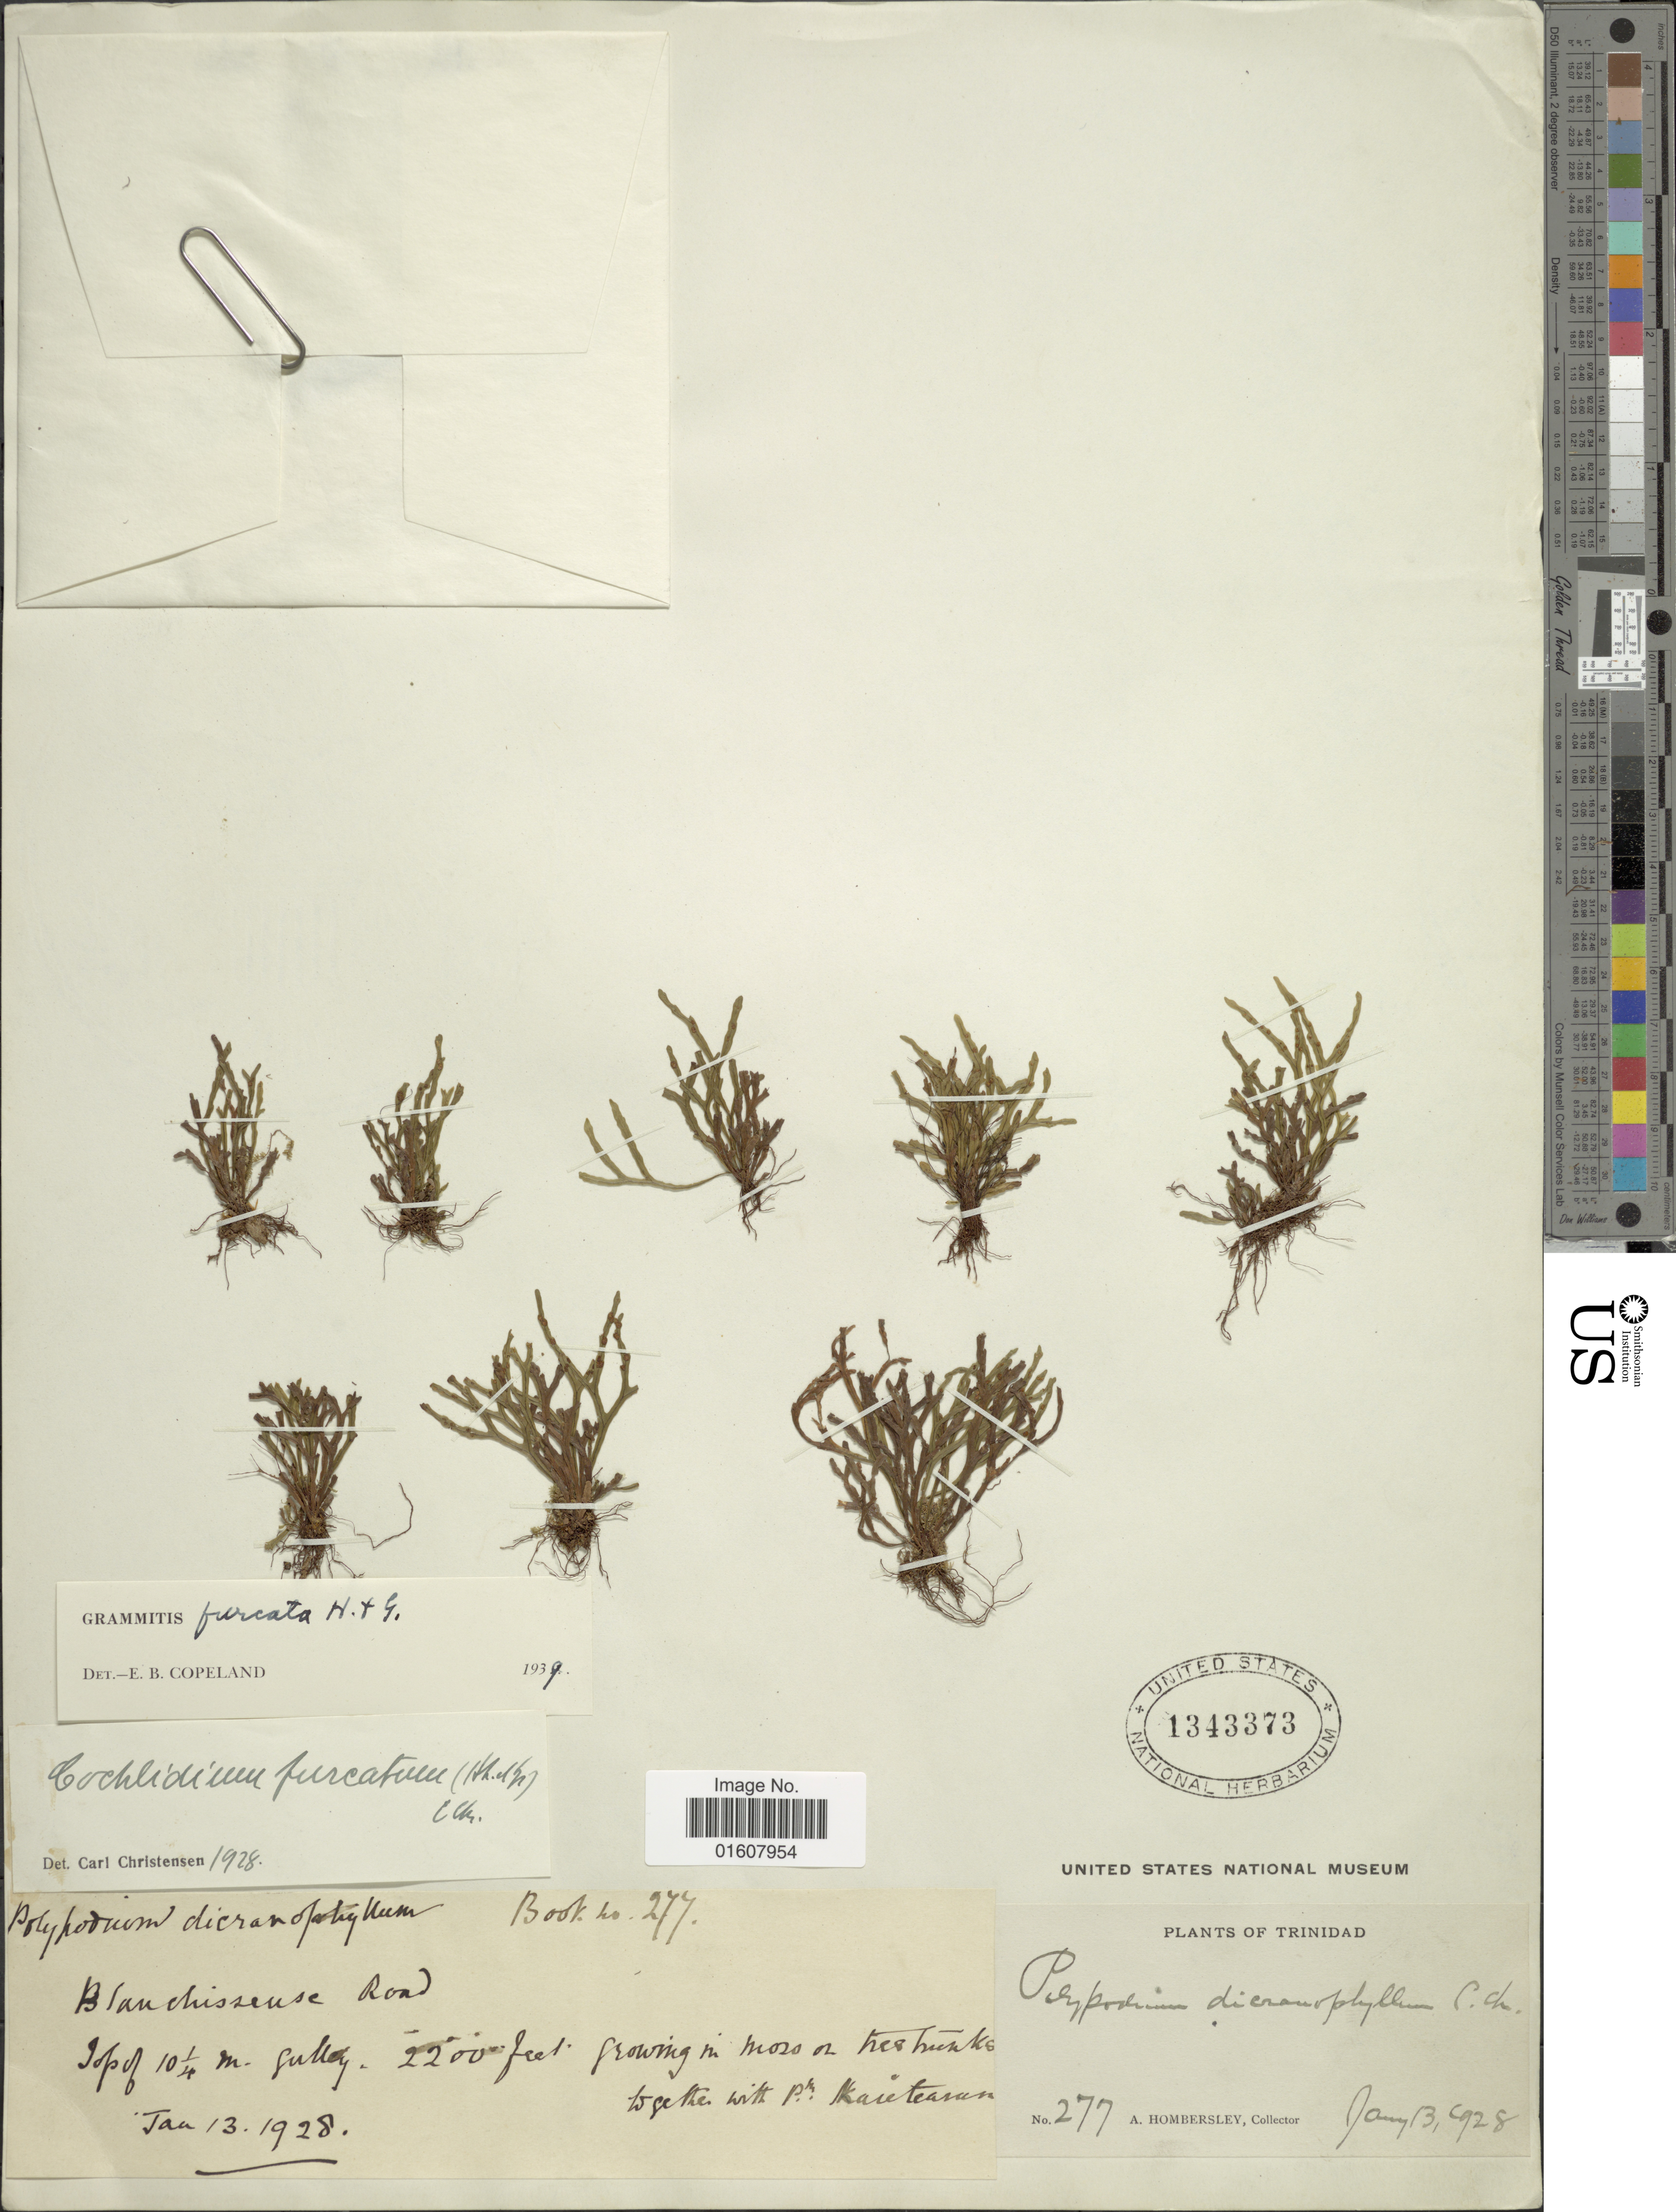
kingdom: Plantae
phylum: Tracheophyta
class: Polypodiopsida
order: Polypodiales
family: Polypodiaceae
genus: Cochlidium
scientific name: Cochlidium furcatum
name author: (Hook. & Grev.) C. Chr.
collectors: A. Hombersley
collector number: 277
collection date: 1928-01-13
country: Trinidad and Tobago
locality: Trinidad. top of 10¼ m. gulley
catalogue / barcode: US 1343373